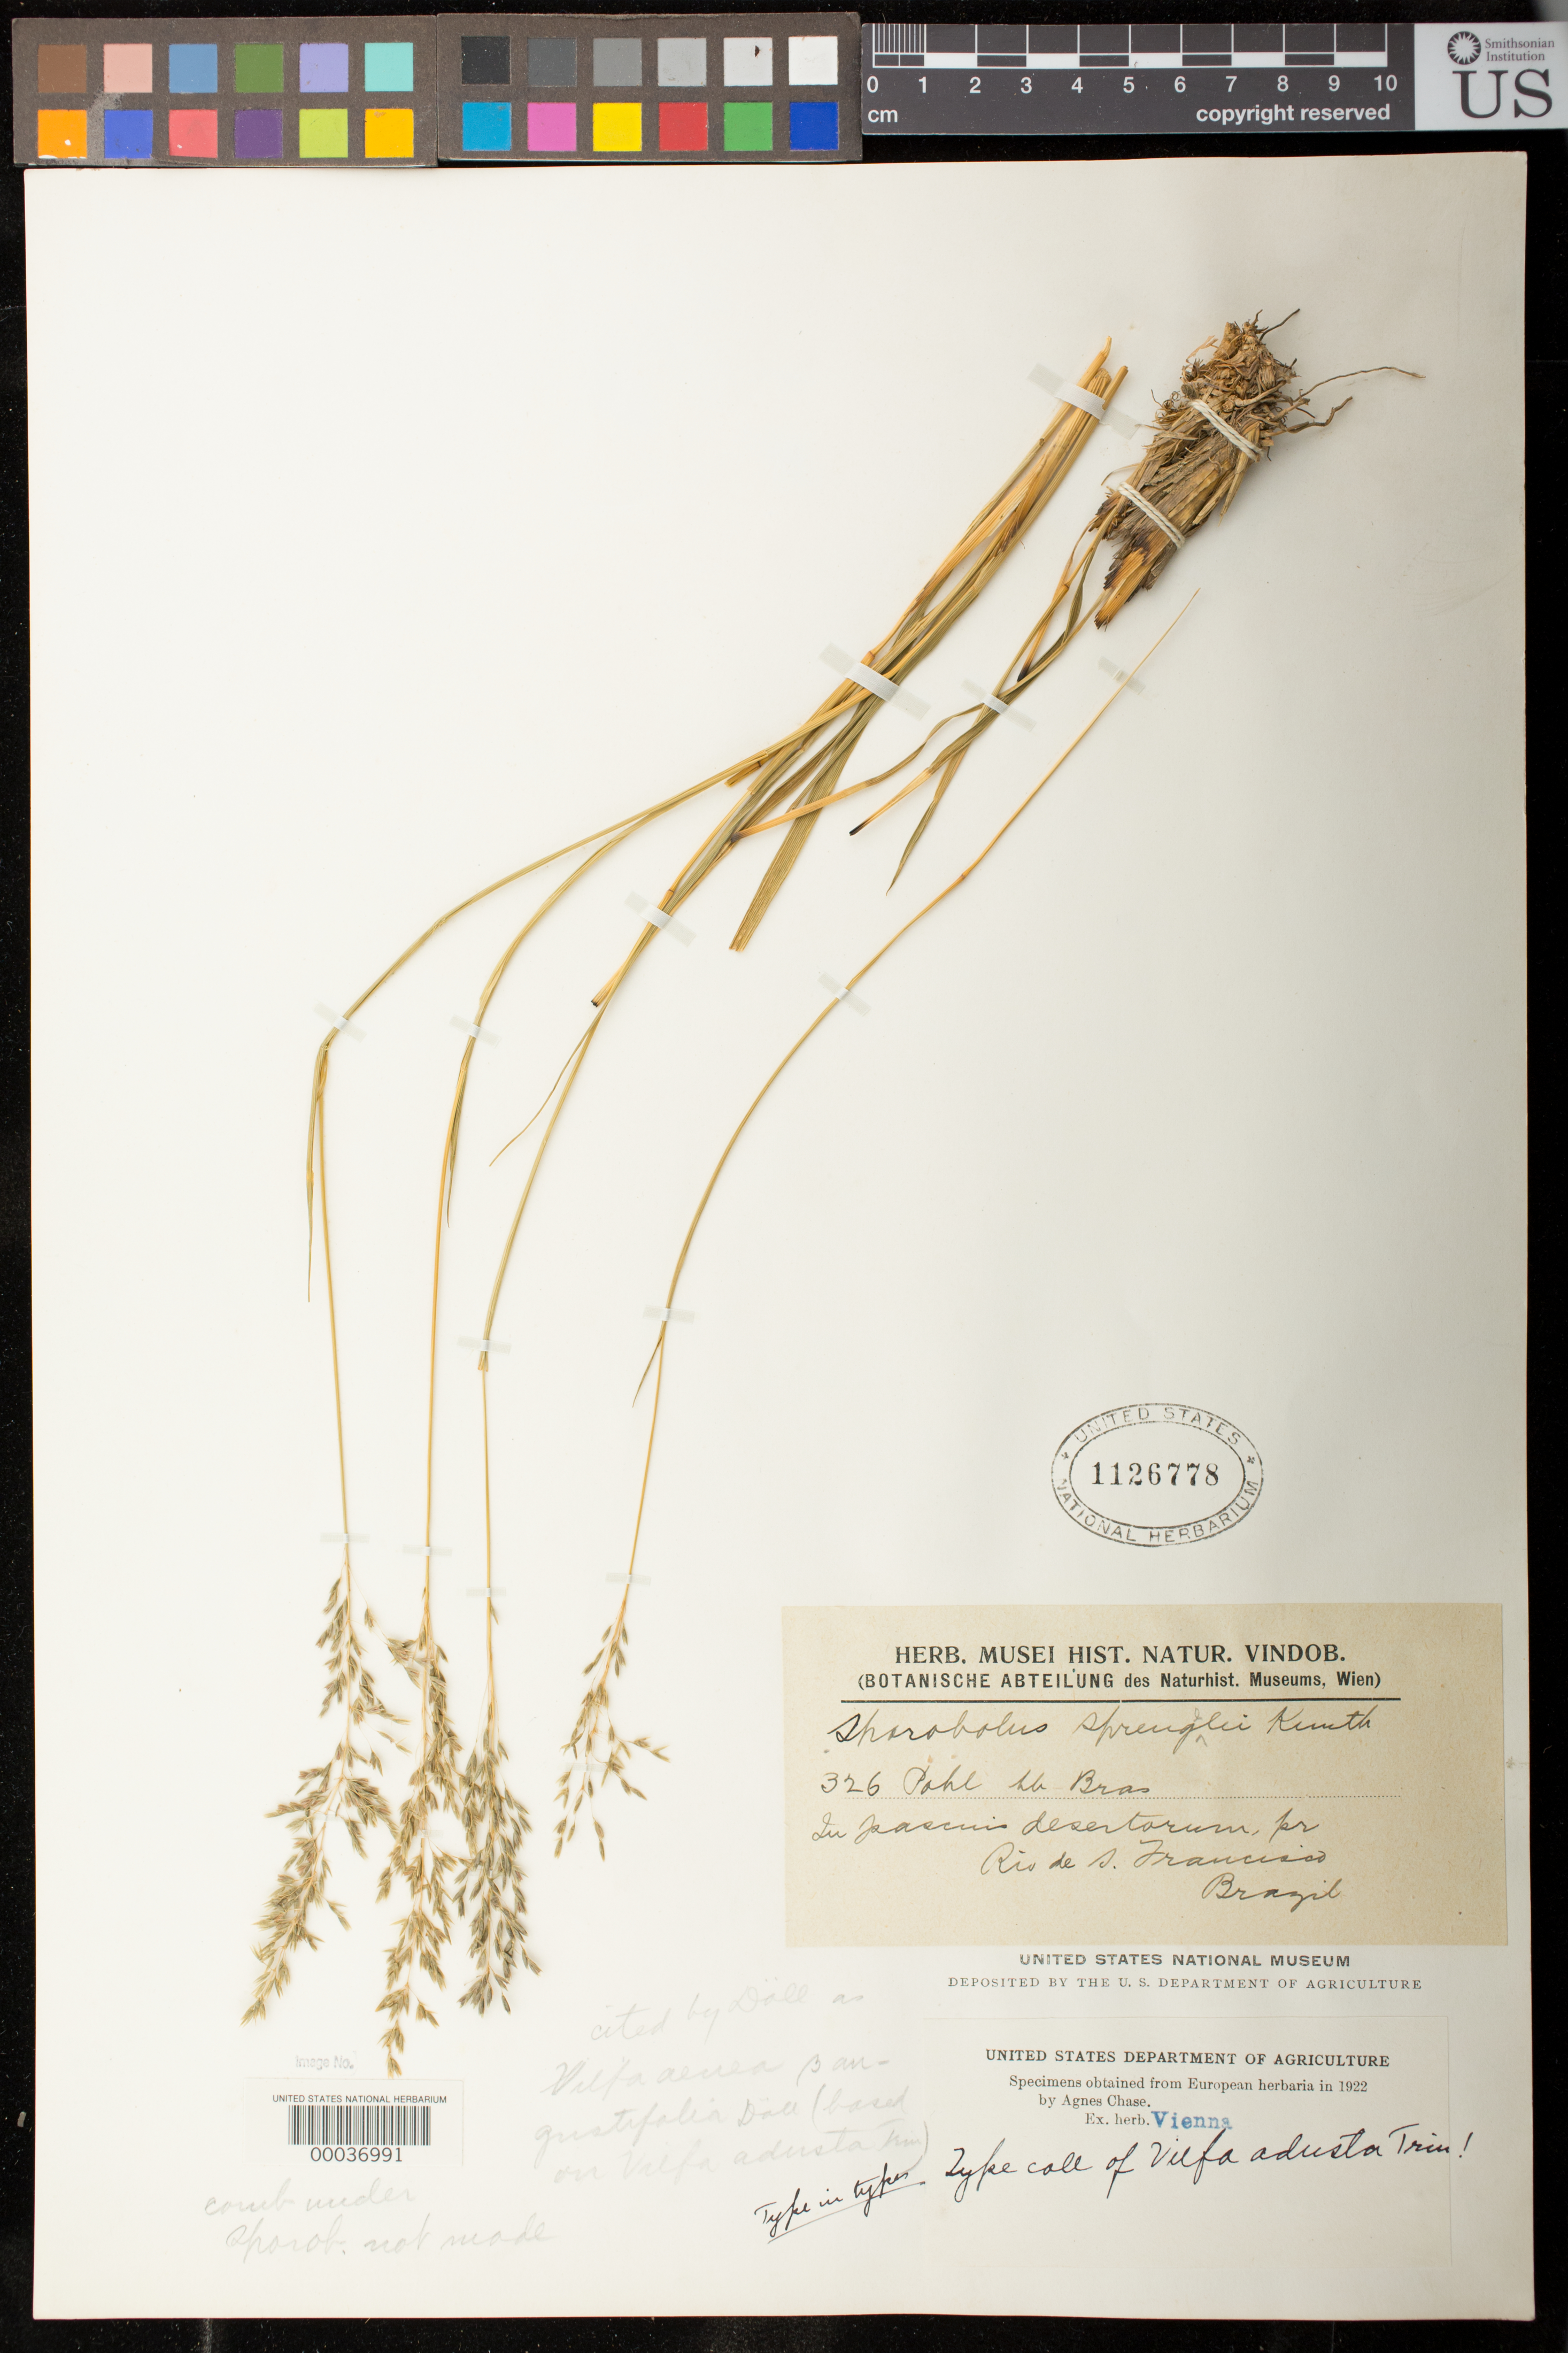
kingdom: Plantae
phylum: Tracheophyta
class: Liliopsida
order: Poales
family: Poaceae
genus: Vilfa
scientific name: Vilfa adusta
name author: Trin.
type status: Type Collection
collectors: J. B. E. Pohl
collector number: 326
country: Brazil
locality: Rio de Sao Francisco.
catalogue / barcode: US 1126778